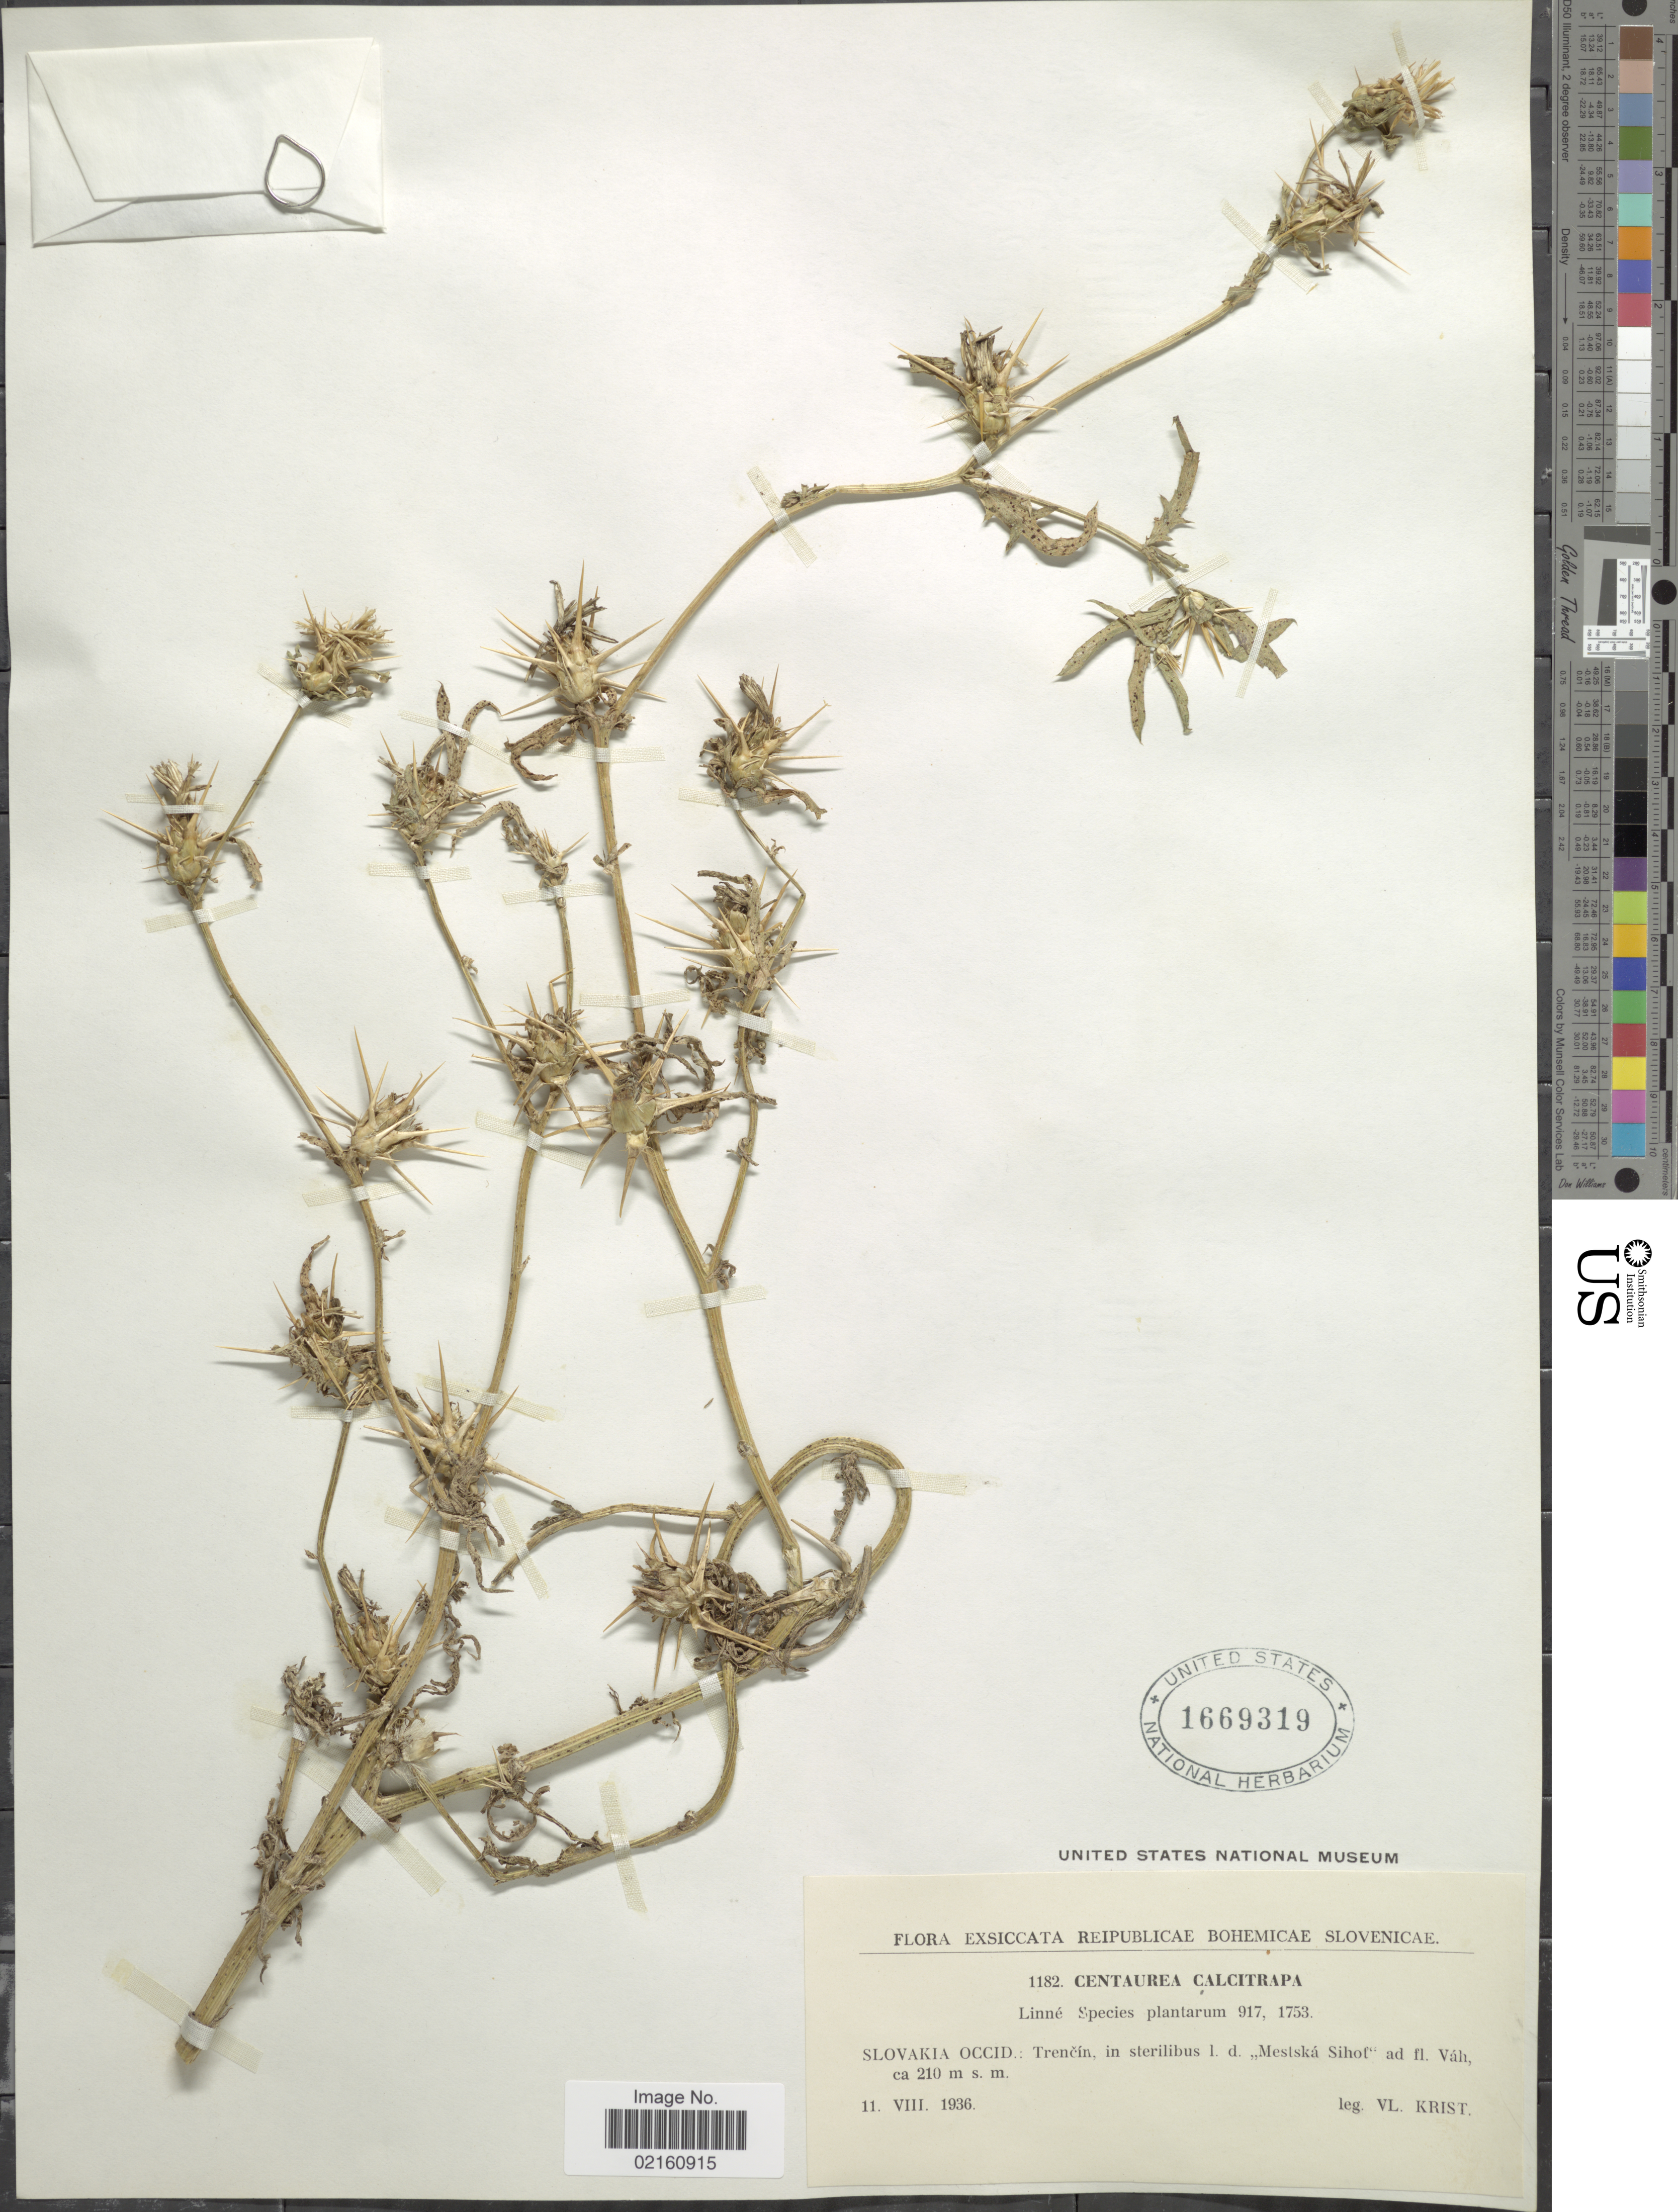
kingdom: Plantae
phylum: Tracheophyta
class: Magnoliopsida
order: Asterales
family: Asteraceae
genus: Centaurea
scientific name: Centaurea calcitrapa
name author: L.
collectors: V. Krist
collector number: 1182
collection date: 1936-08-11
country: Slovakia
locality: Reipublicae Bohemicae Slovenicae, Slovakia Occid., Mestska Sihol, ad fl. Vah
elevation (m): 210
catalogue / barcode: US 1669319